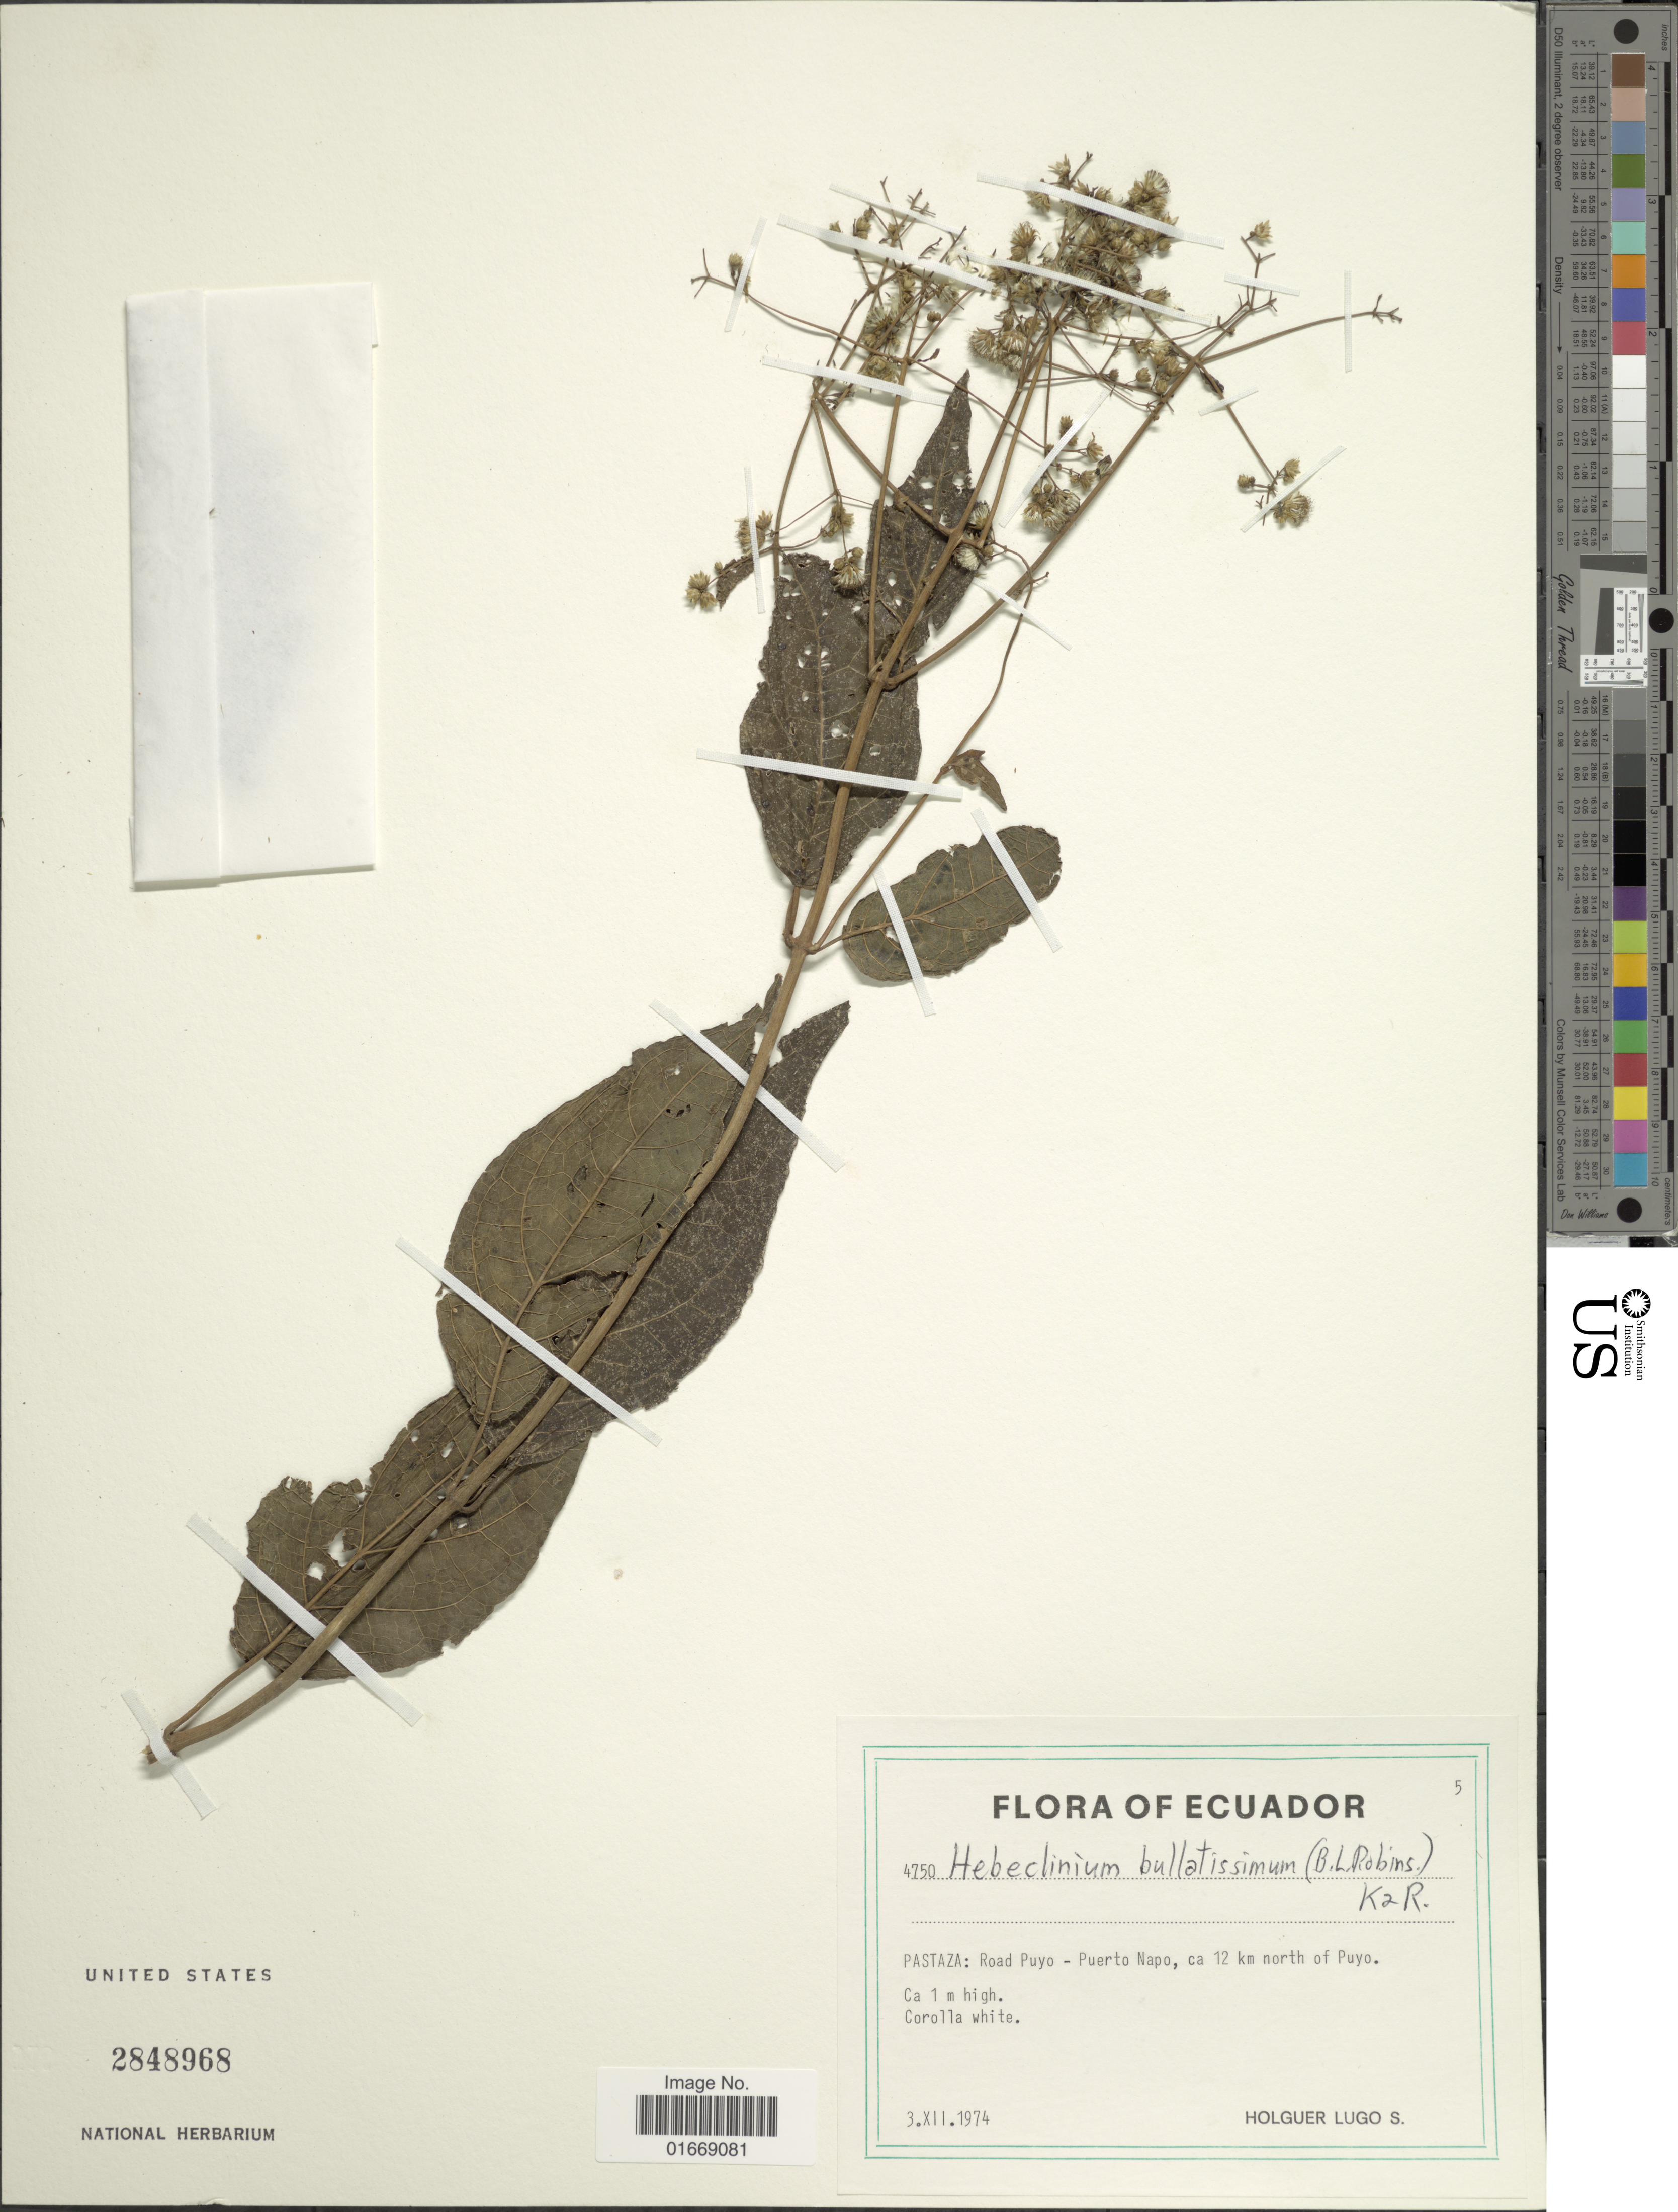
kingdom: Plantae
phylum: Tracheophyta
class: Magnoliopsida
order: Asterales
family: Asteraceae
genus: Hebeclinium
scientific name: Hebeclinium bullatissimum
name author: (B.L. Rob.) R.M. King & H. Rob.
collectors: H. Lugo S.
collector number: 4750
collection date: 1974-12-03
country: Ecuador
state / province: Pastaza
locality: Road Puyo-Puerto Napo, ca 12 km north of Puyo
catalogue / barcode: US 2848968